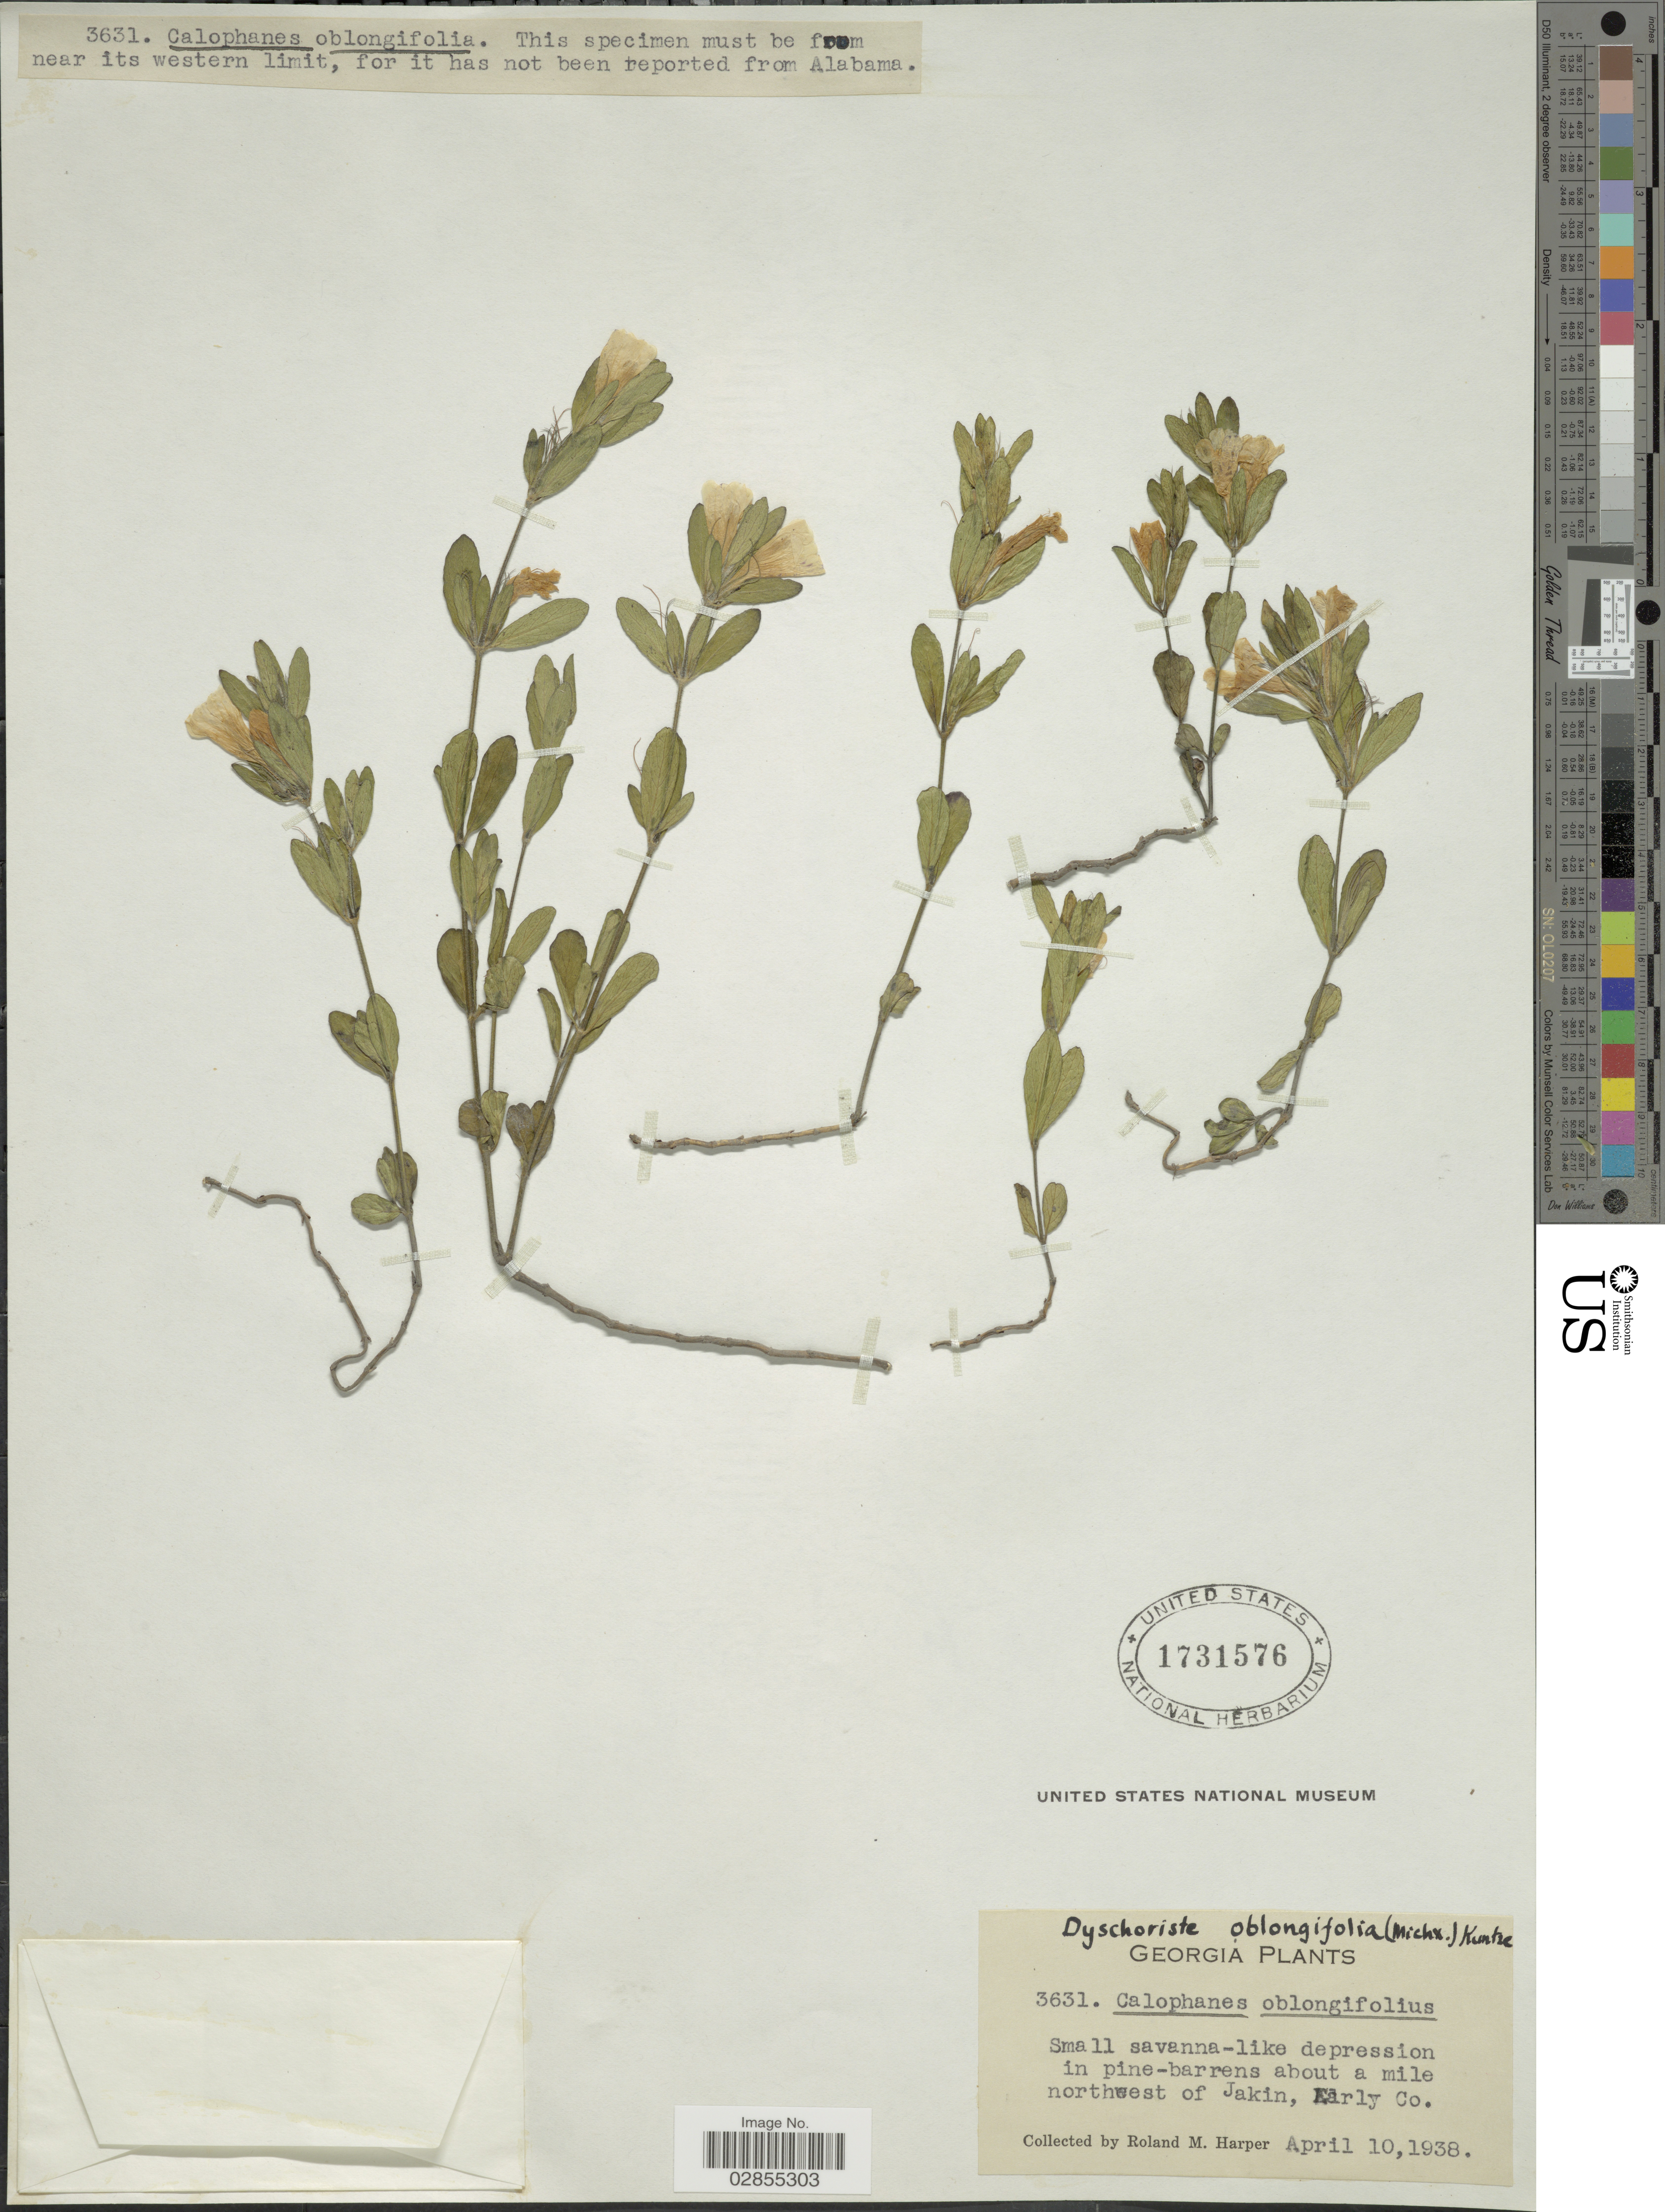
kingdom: Plantae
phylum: Tracheophyta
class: Magnoliopsida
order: Lamiales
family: Acanthaceae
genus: Dyschoriste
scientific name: Dyschoriste oblongifolia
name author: (Michx.) Kuntze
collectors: R. M. Harper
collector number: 3631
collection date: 1938-04-10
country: United States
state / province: Georgia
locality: Small savanna-like depression in pine-barrens about a mile northwest of Jakin, Early Co.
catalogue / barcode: US 1731576